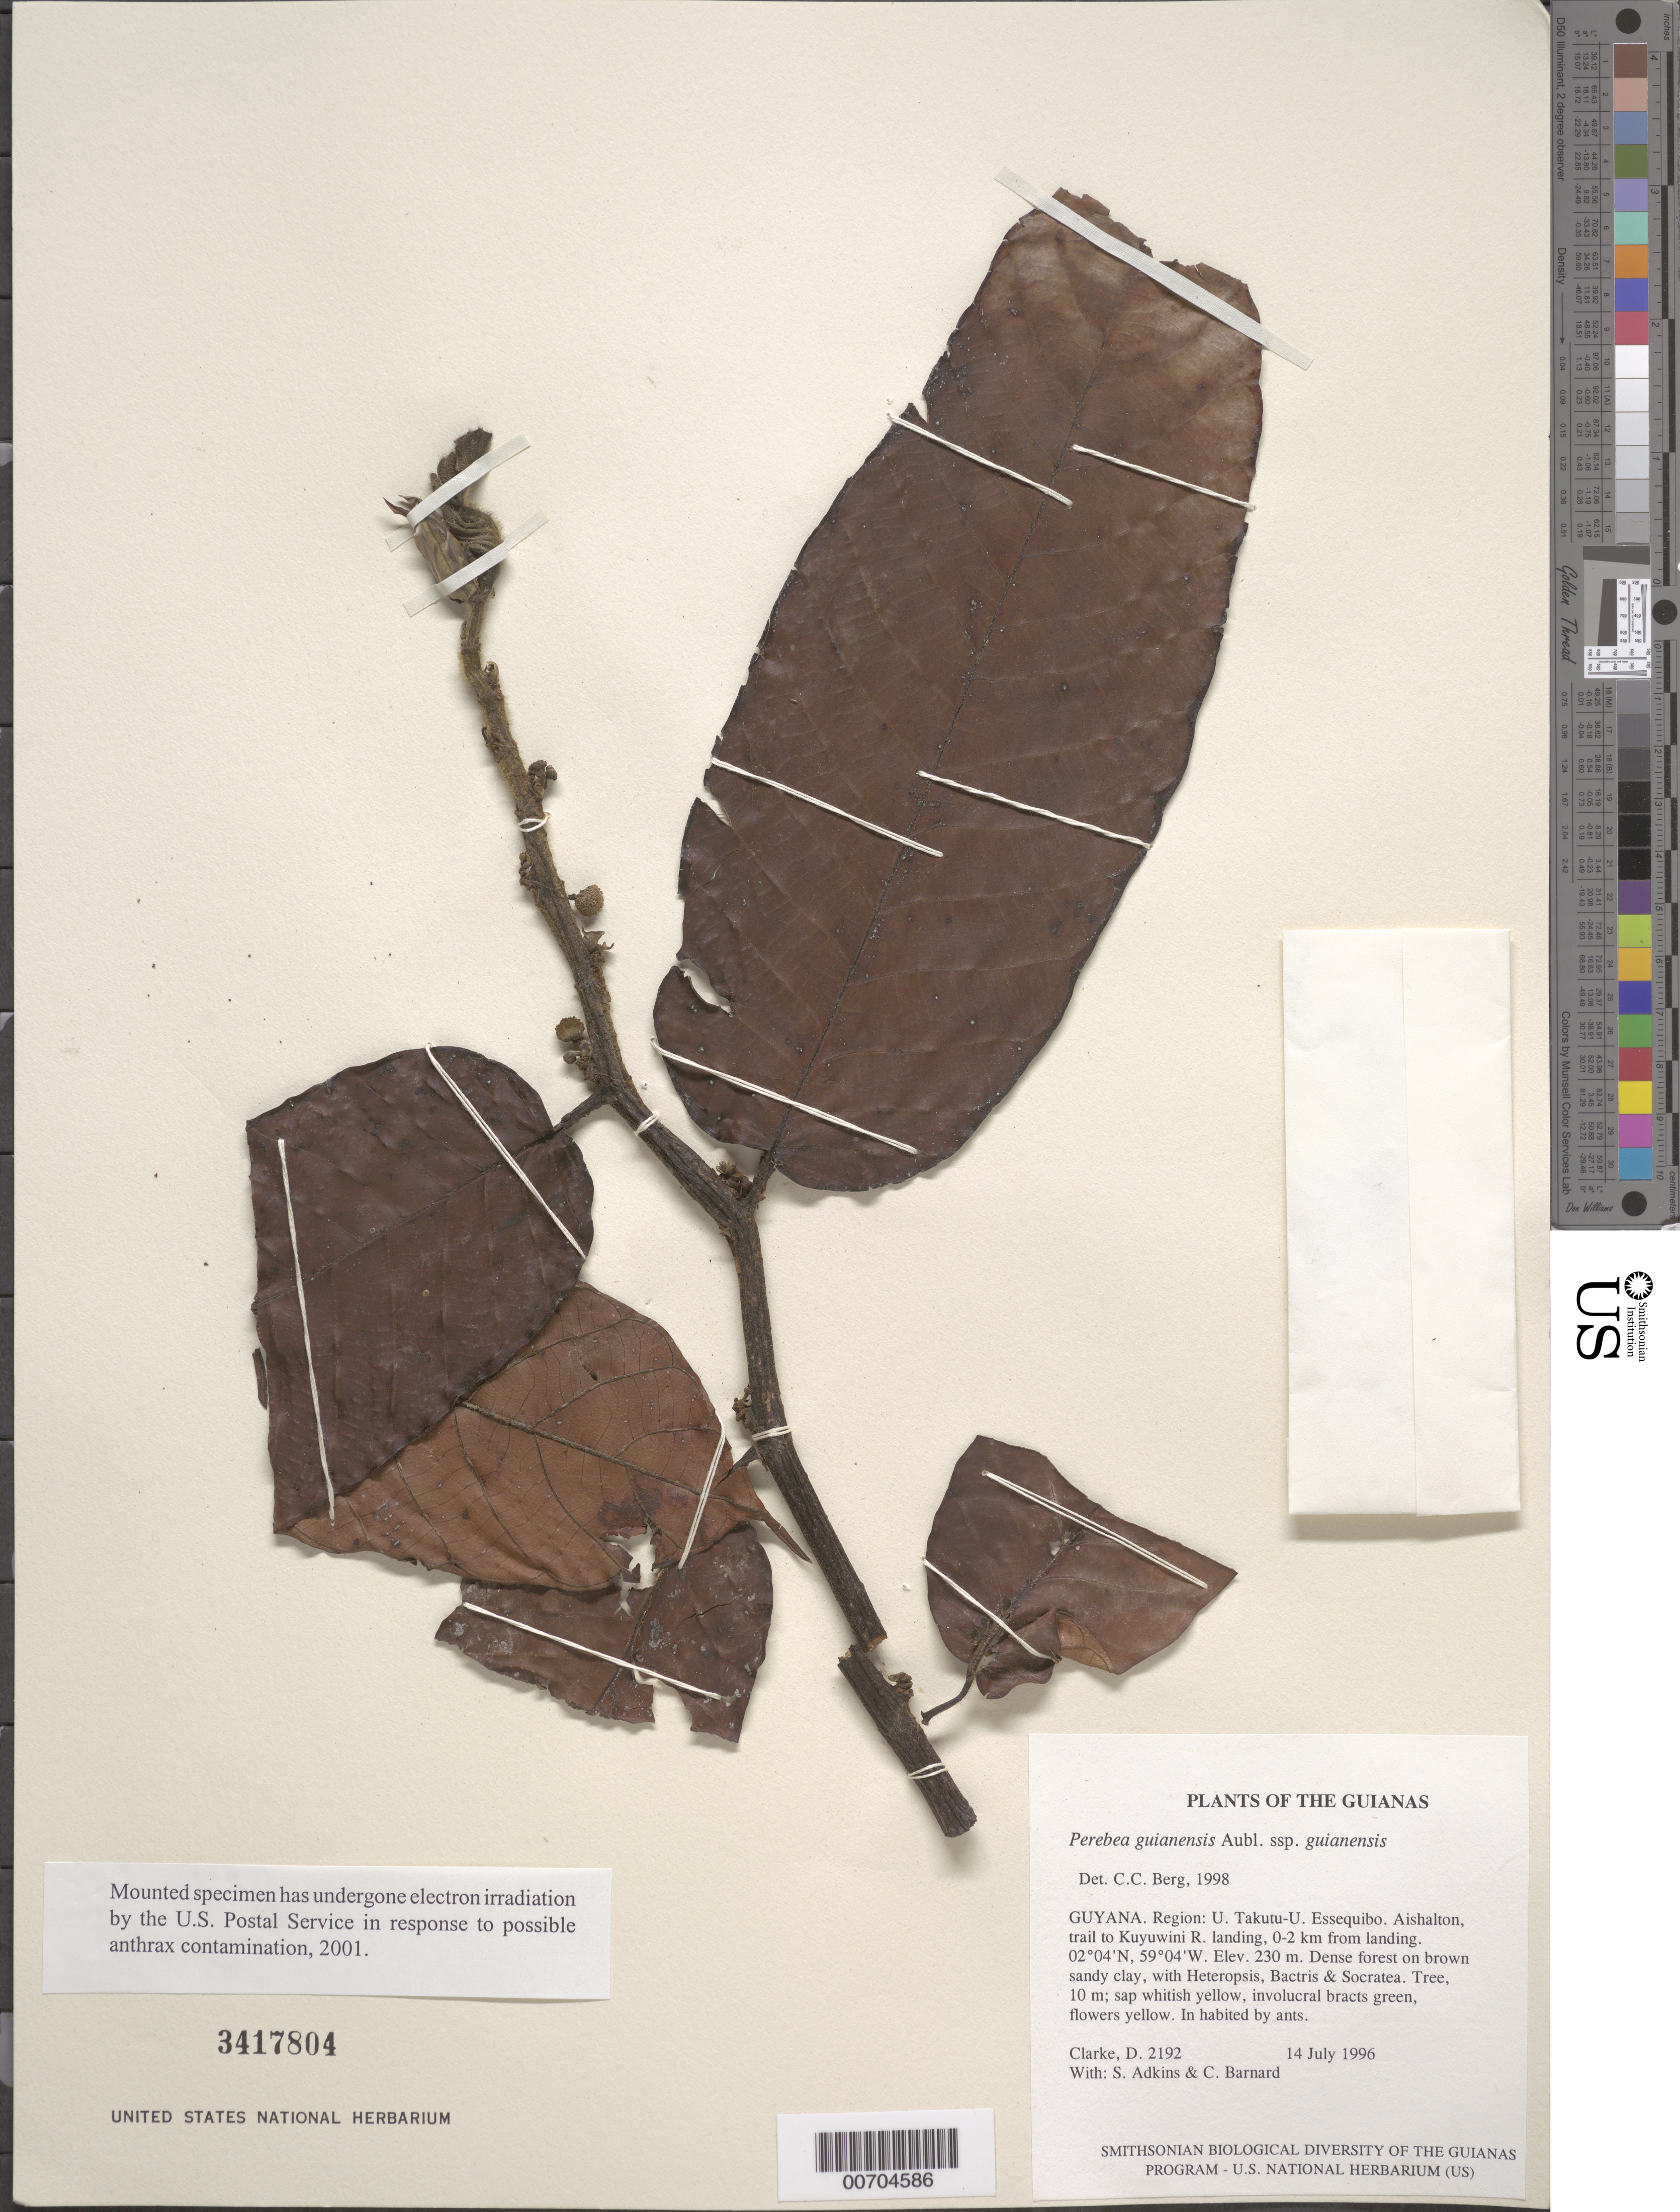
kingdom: Plantae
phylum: Tracheophyta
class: Magnoliopsida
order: Rosales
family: Moraceae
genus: Perebea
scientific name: Perebea guianensis subsp. guianensis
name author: Aubl.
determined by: Berg, C. C.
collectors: H. D. Clarke, S. Adkins & C. Bernard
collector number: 2192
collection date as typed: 14 July 1996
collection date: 1996-07-14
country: Guyana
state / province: U. Takutu-U. Essequibo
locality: Aishalton, trail to Kuyuwini R. landing, 0-2 km from landing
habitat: Dense forest on brown sandy clay, with Heteropsis, Bactris & Socratea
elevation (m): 230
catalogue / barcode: US 3417804